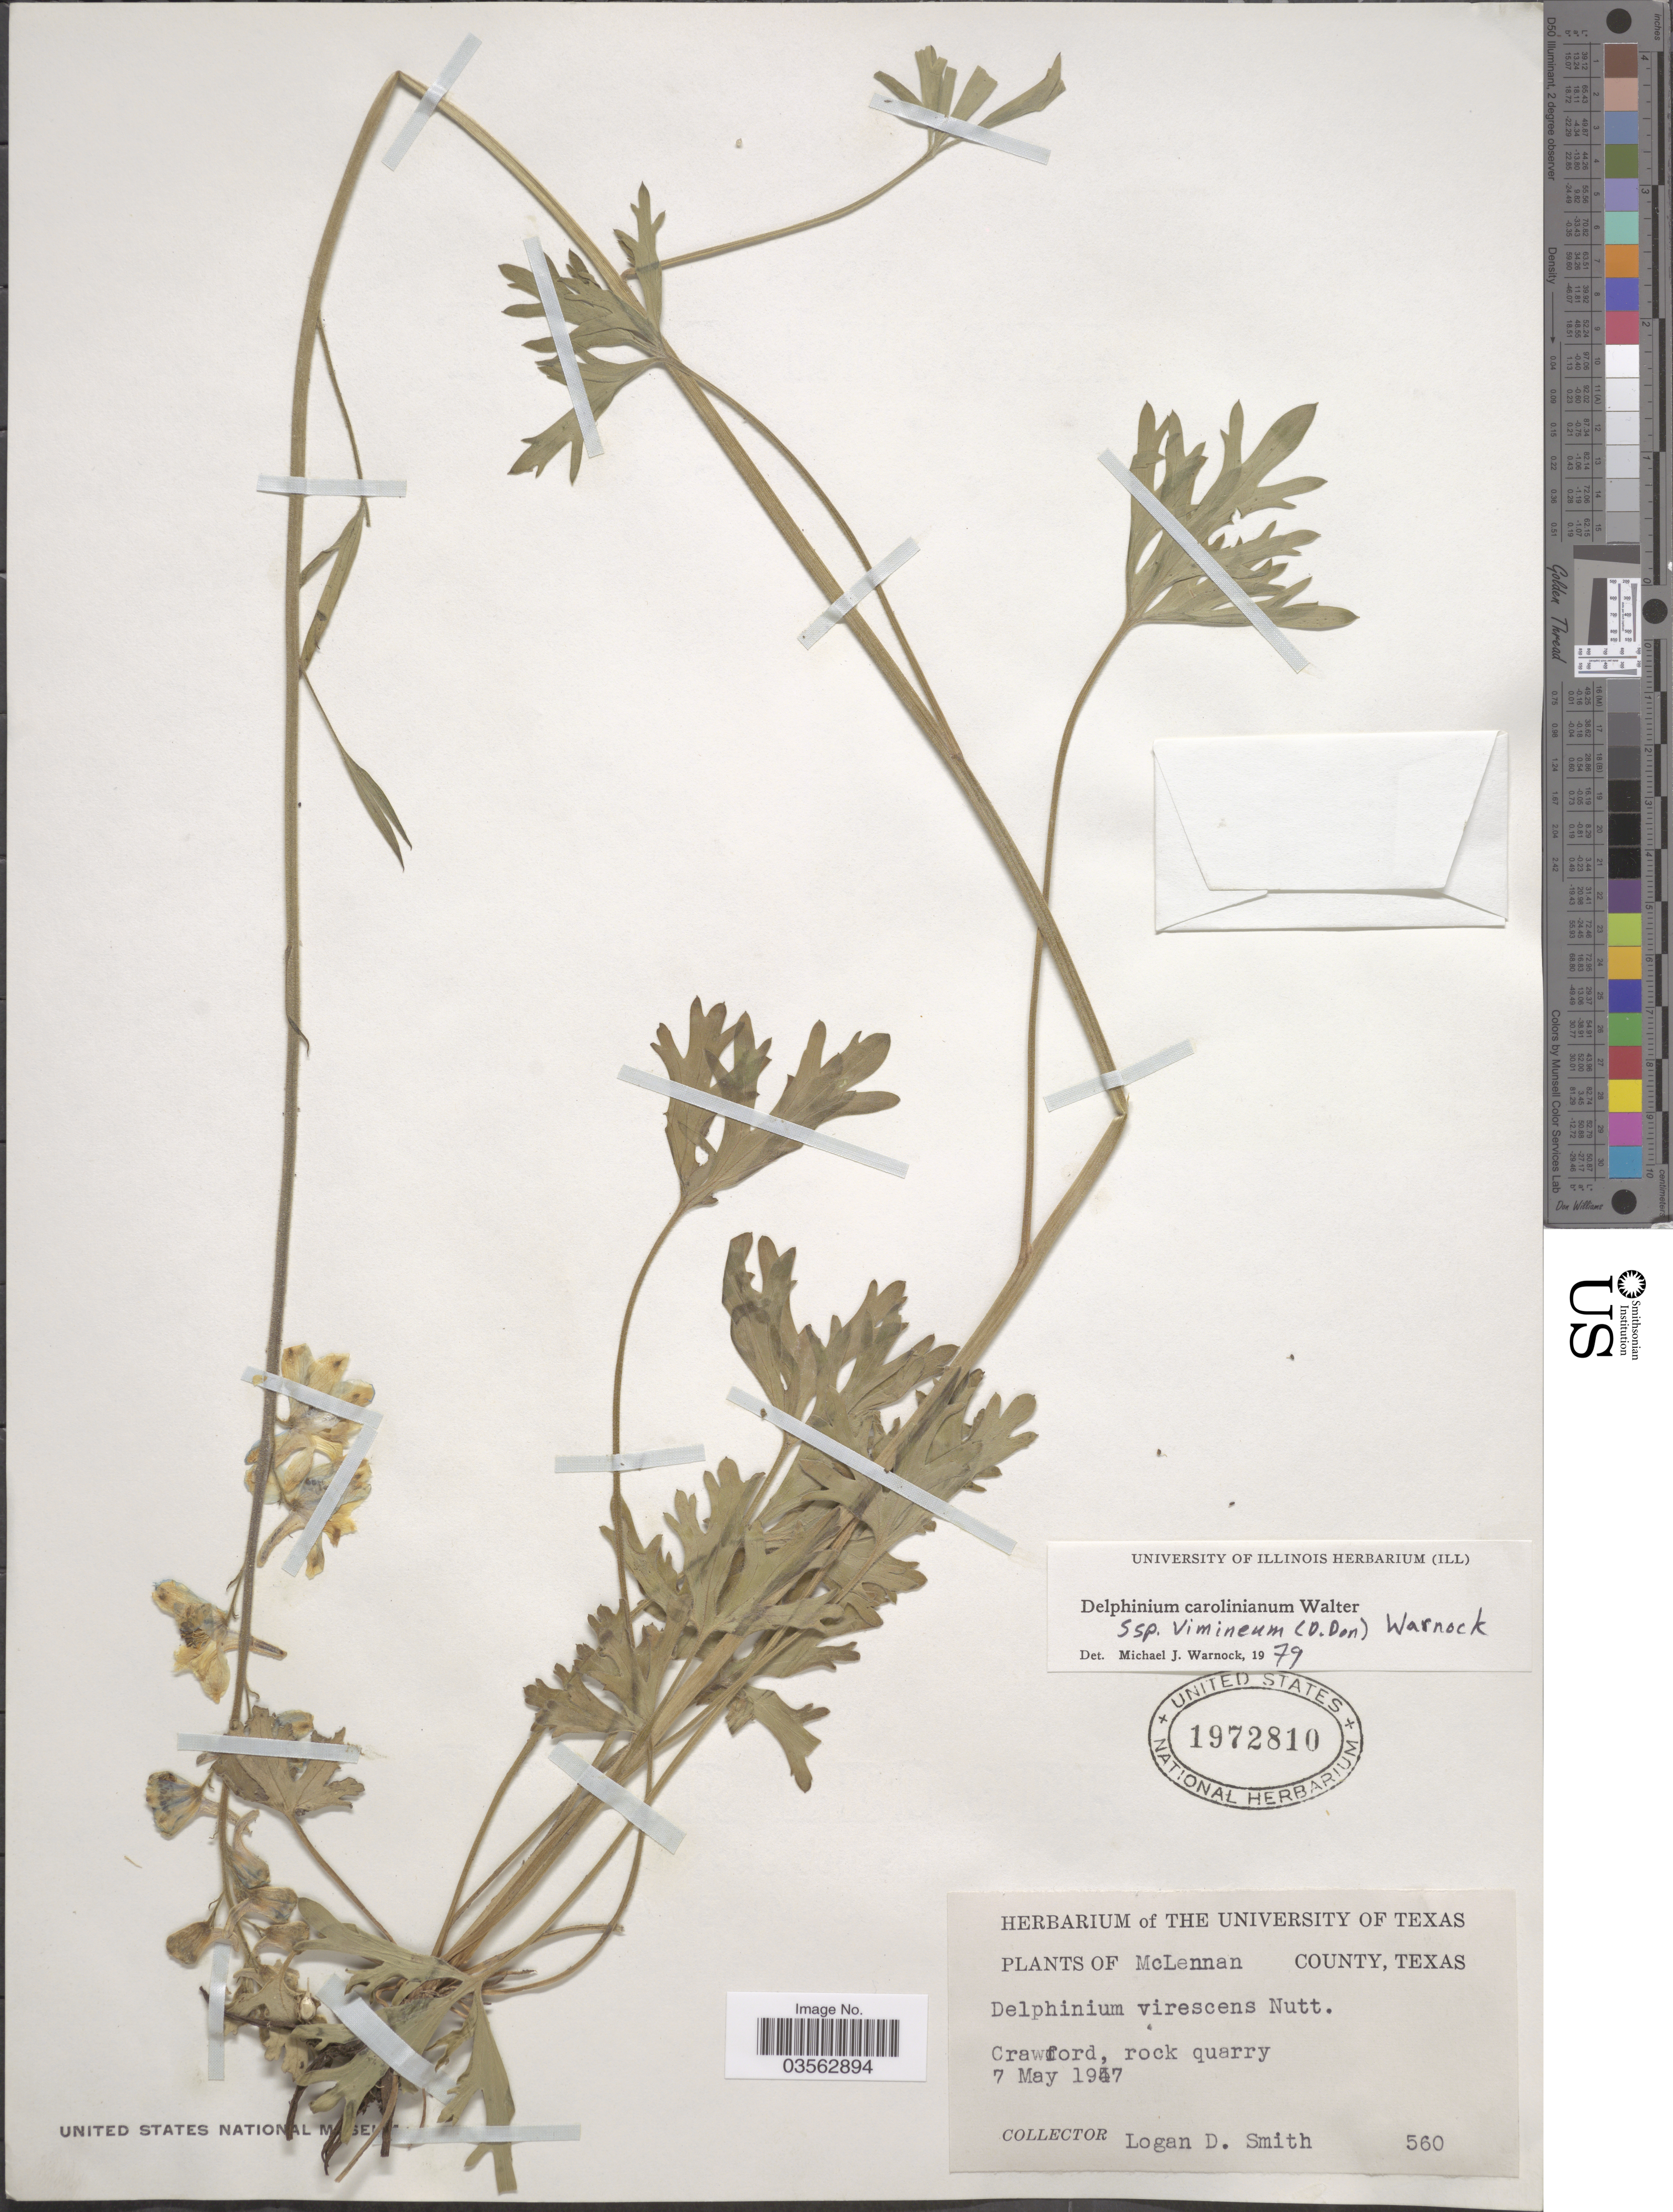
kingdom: Plantae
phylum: Tracheophyta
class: Magnoliopsida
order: Ranunculales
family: Ranunculaceae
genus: Delphinium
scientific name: Delphinium carolinianum subsp. vimineum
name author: Walter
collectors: L. Smith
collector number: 560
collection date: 1947-05-07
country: United States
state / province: Texas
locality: McLennan County. Crawford, rock quarry.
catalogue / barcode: US 1972810